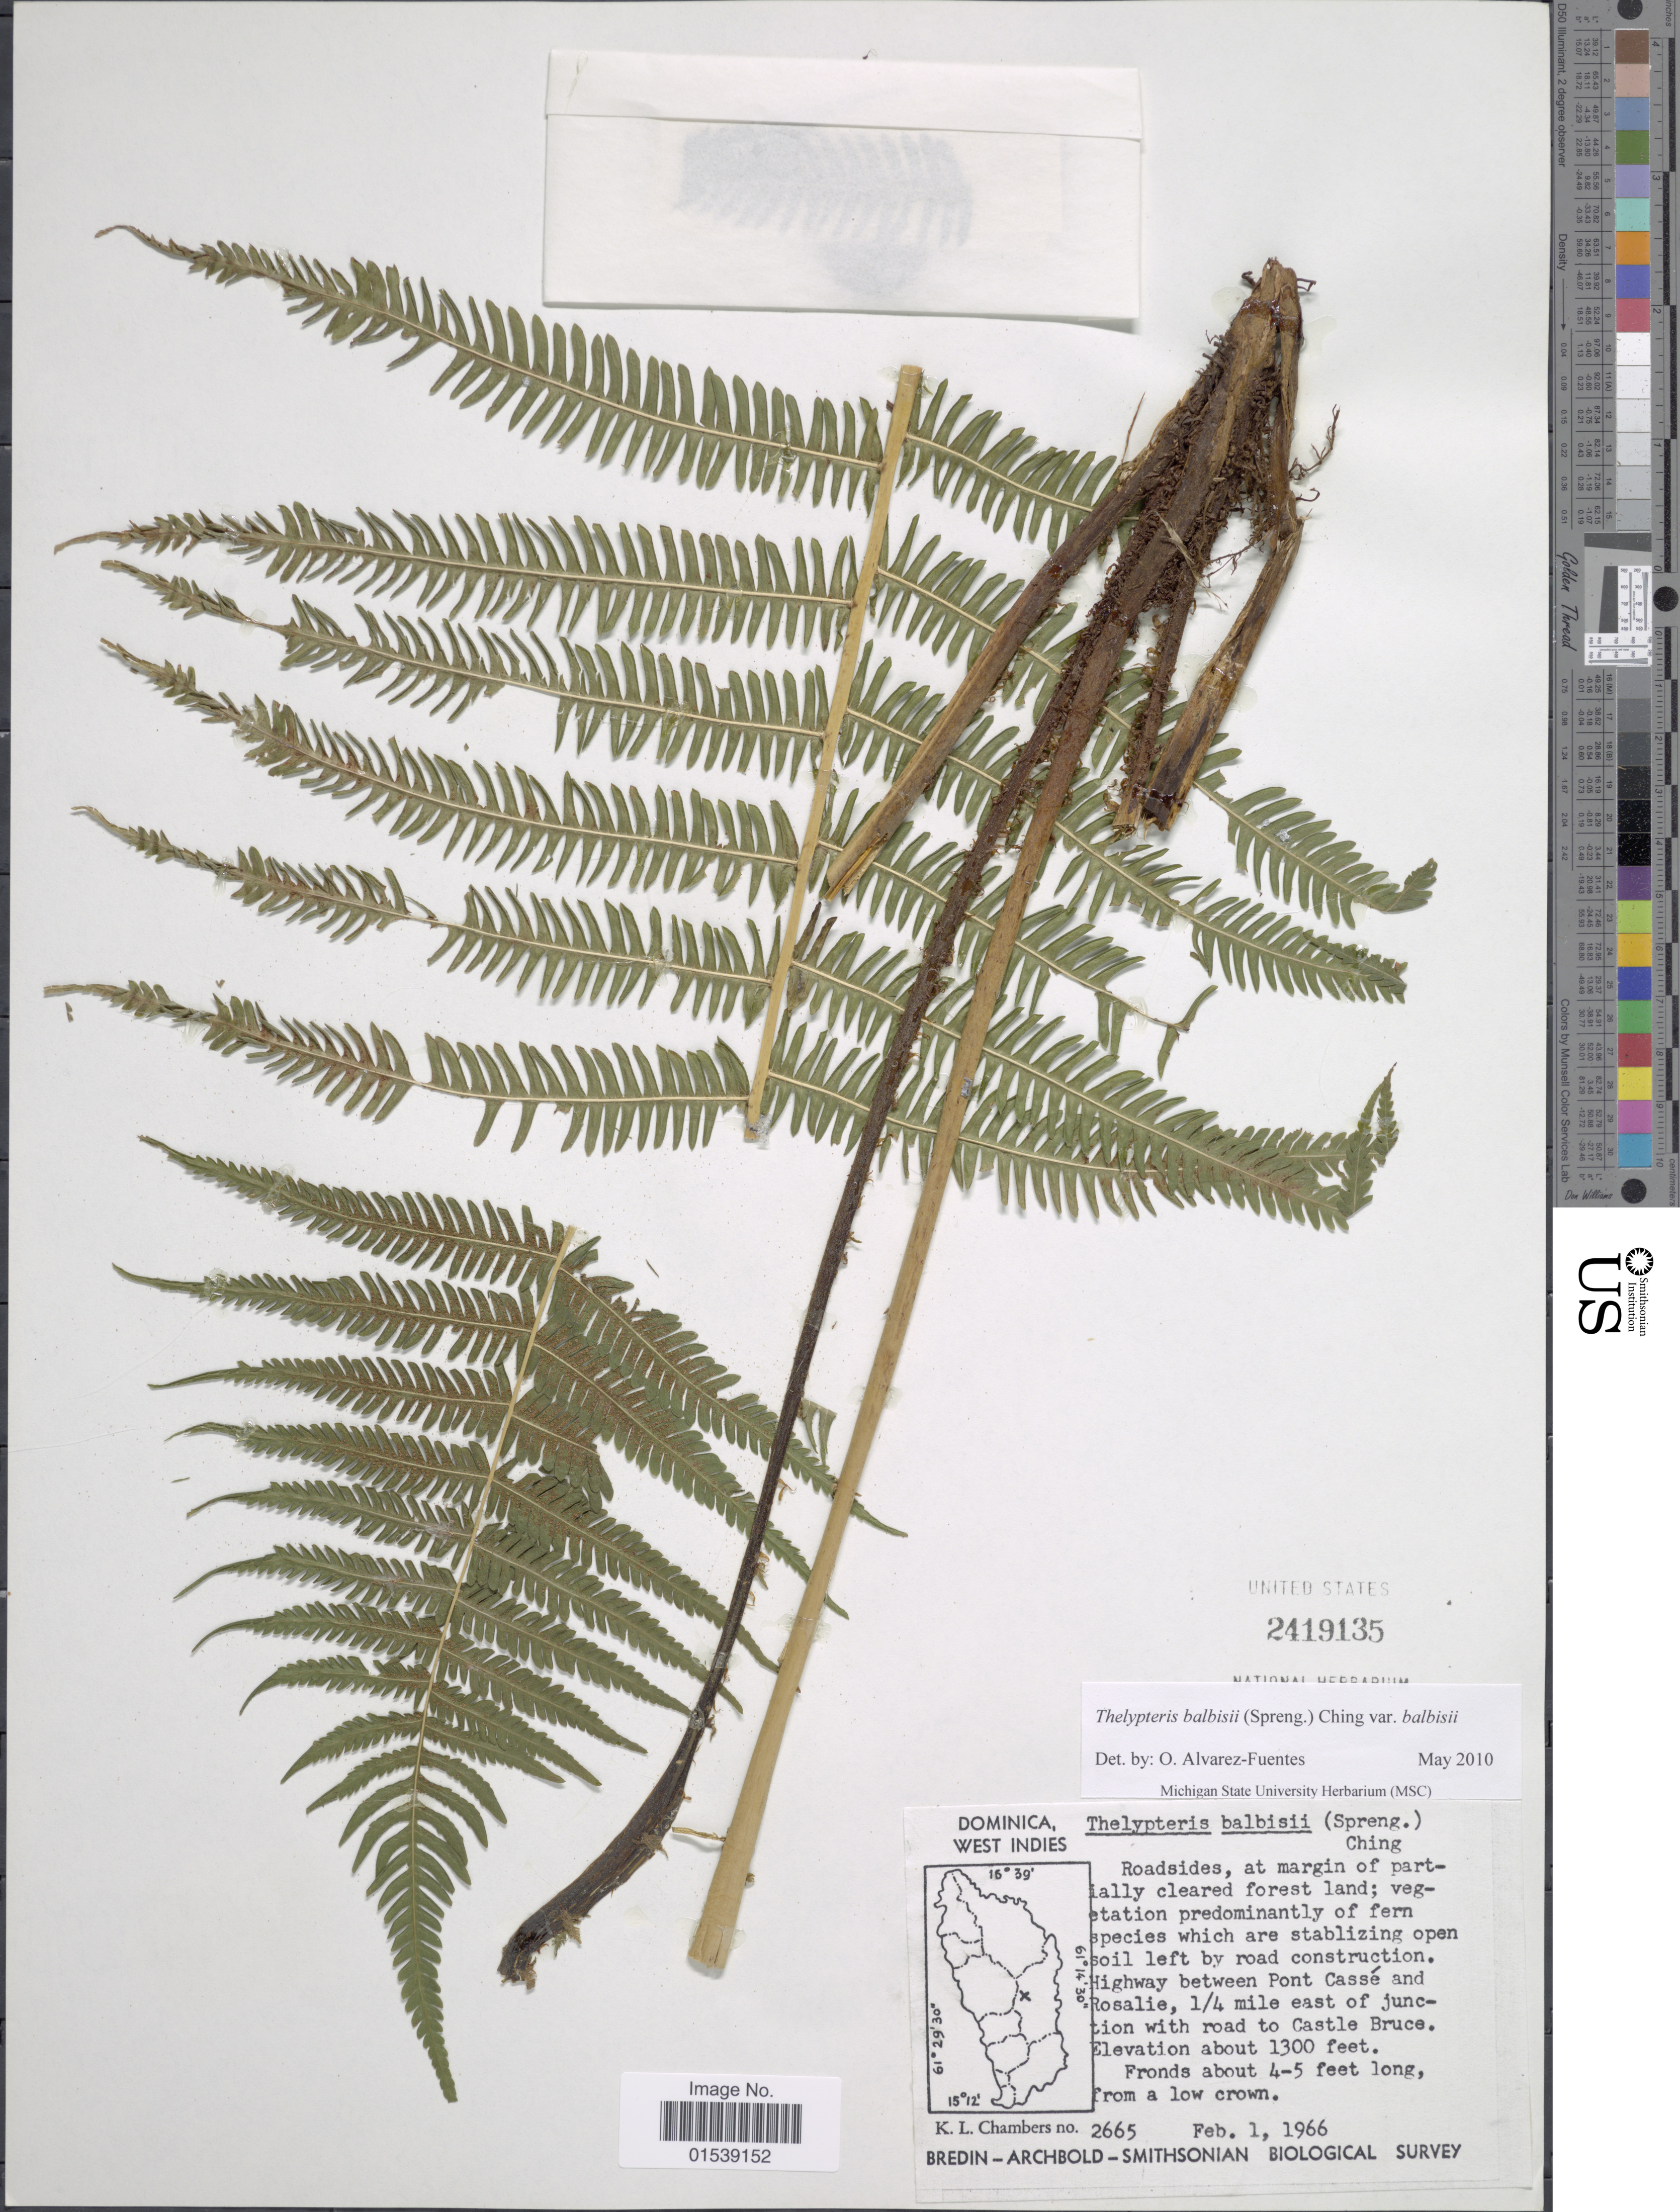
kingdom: Plantae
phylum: Tracheophyta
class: Polypodiopsida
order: Polypodiales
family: Thelypteridaceae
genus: Amauropelta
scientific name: Amauropelta balbisii (Spreng.) comb. nov., ined. 2015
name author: (Spreng.)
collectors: K. Chambers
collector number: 2665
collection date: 1966-02-01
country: Dominica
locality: West Indies, Highway between Pont Casse and Rosalie, 1/4 mile east of junction with road to Castle Bruce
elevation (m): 396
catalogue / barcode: US 2419135